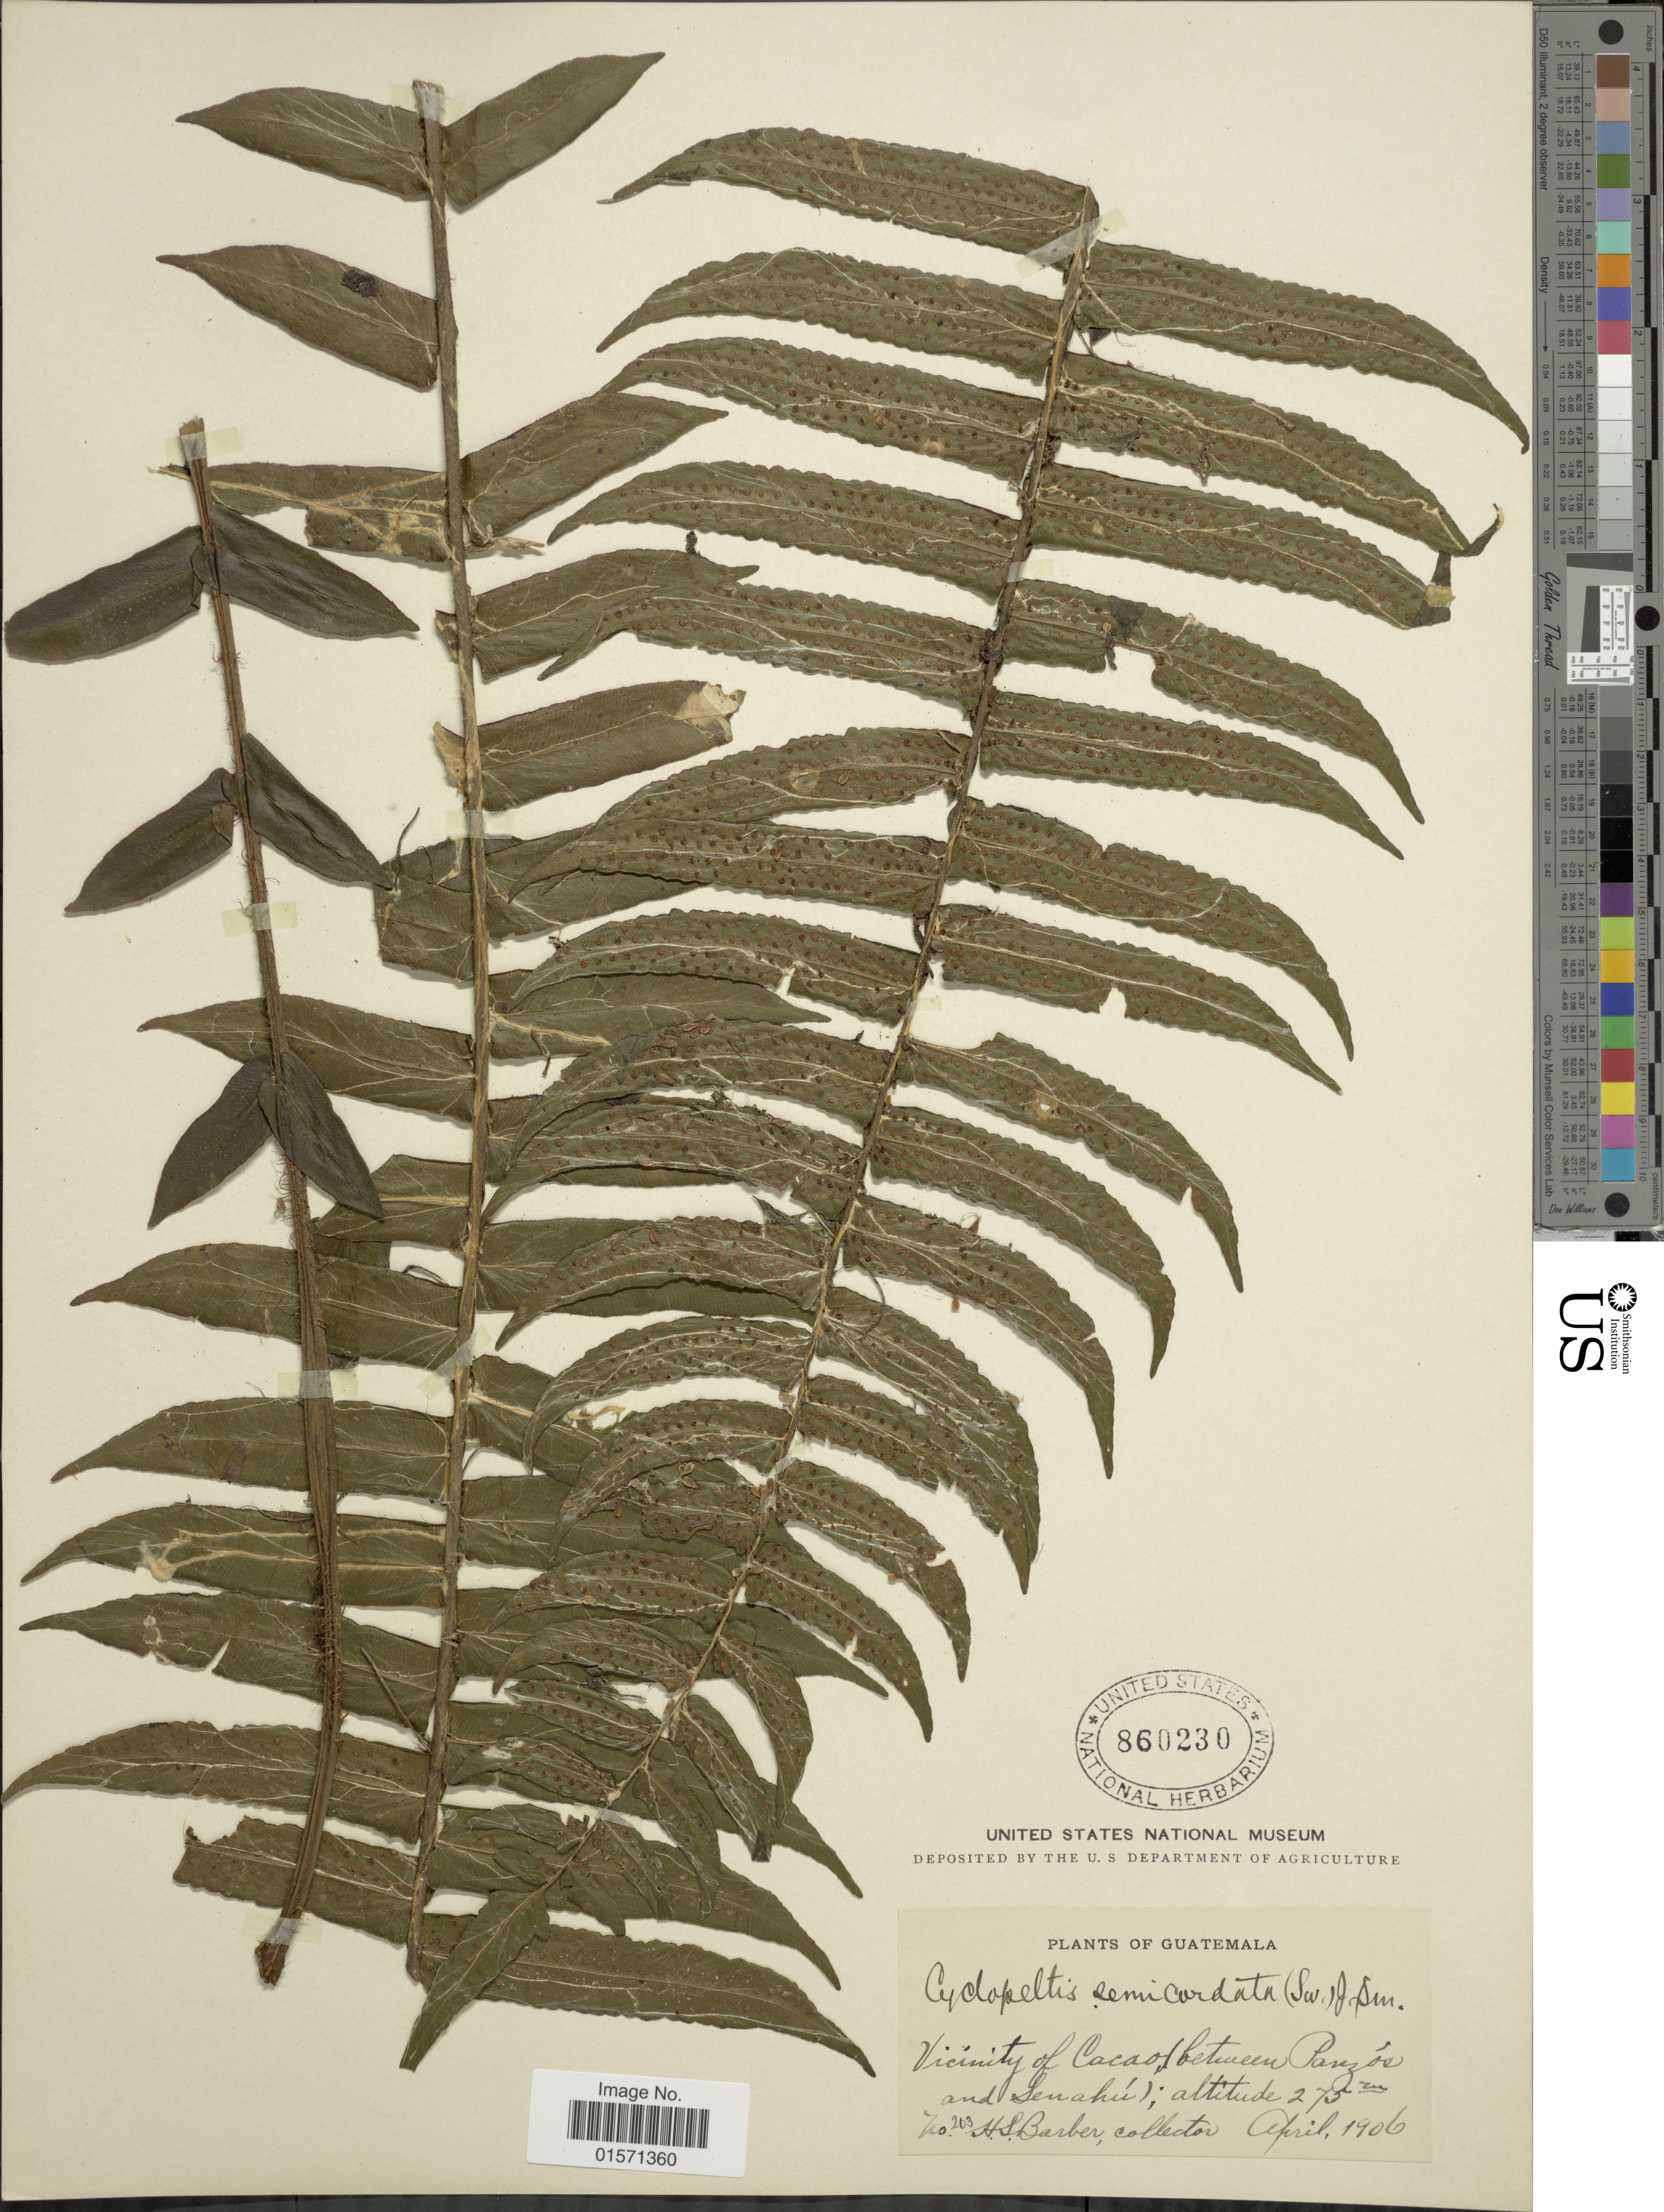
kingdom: Plantae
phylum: Tracheophyta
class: Polypodiopsida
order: Polypodiales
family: Lomariopsidaceae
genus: Cyclopeltis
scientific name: Cyclopeltis semicordata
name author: (Sw.) J. Sm.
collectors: H. Barber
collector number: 203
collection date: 1906-04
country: Guatemala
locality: Vicinity of Cacau, between Panzos and Senahu)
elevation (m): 275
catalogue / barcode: US 860230